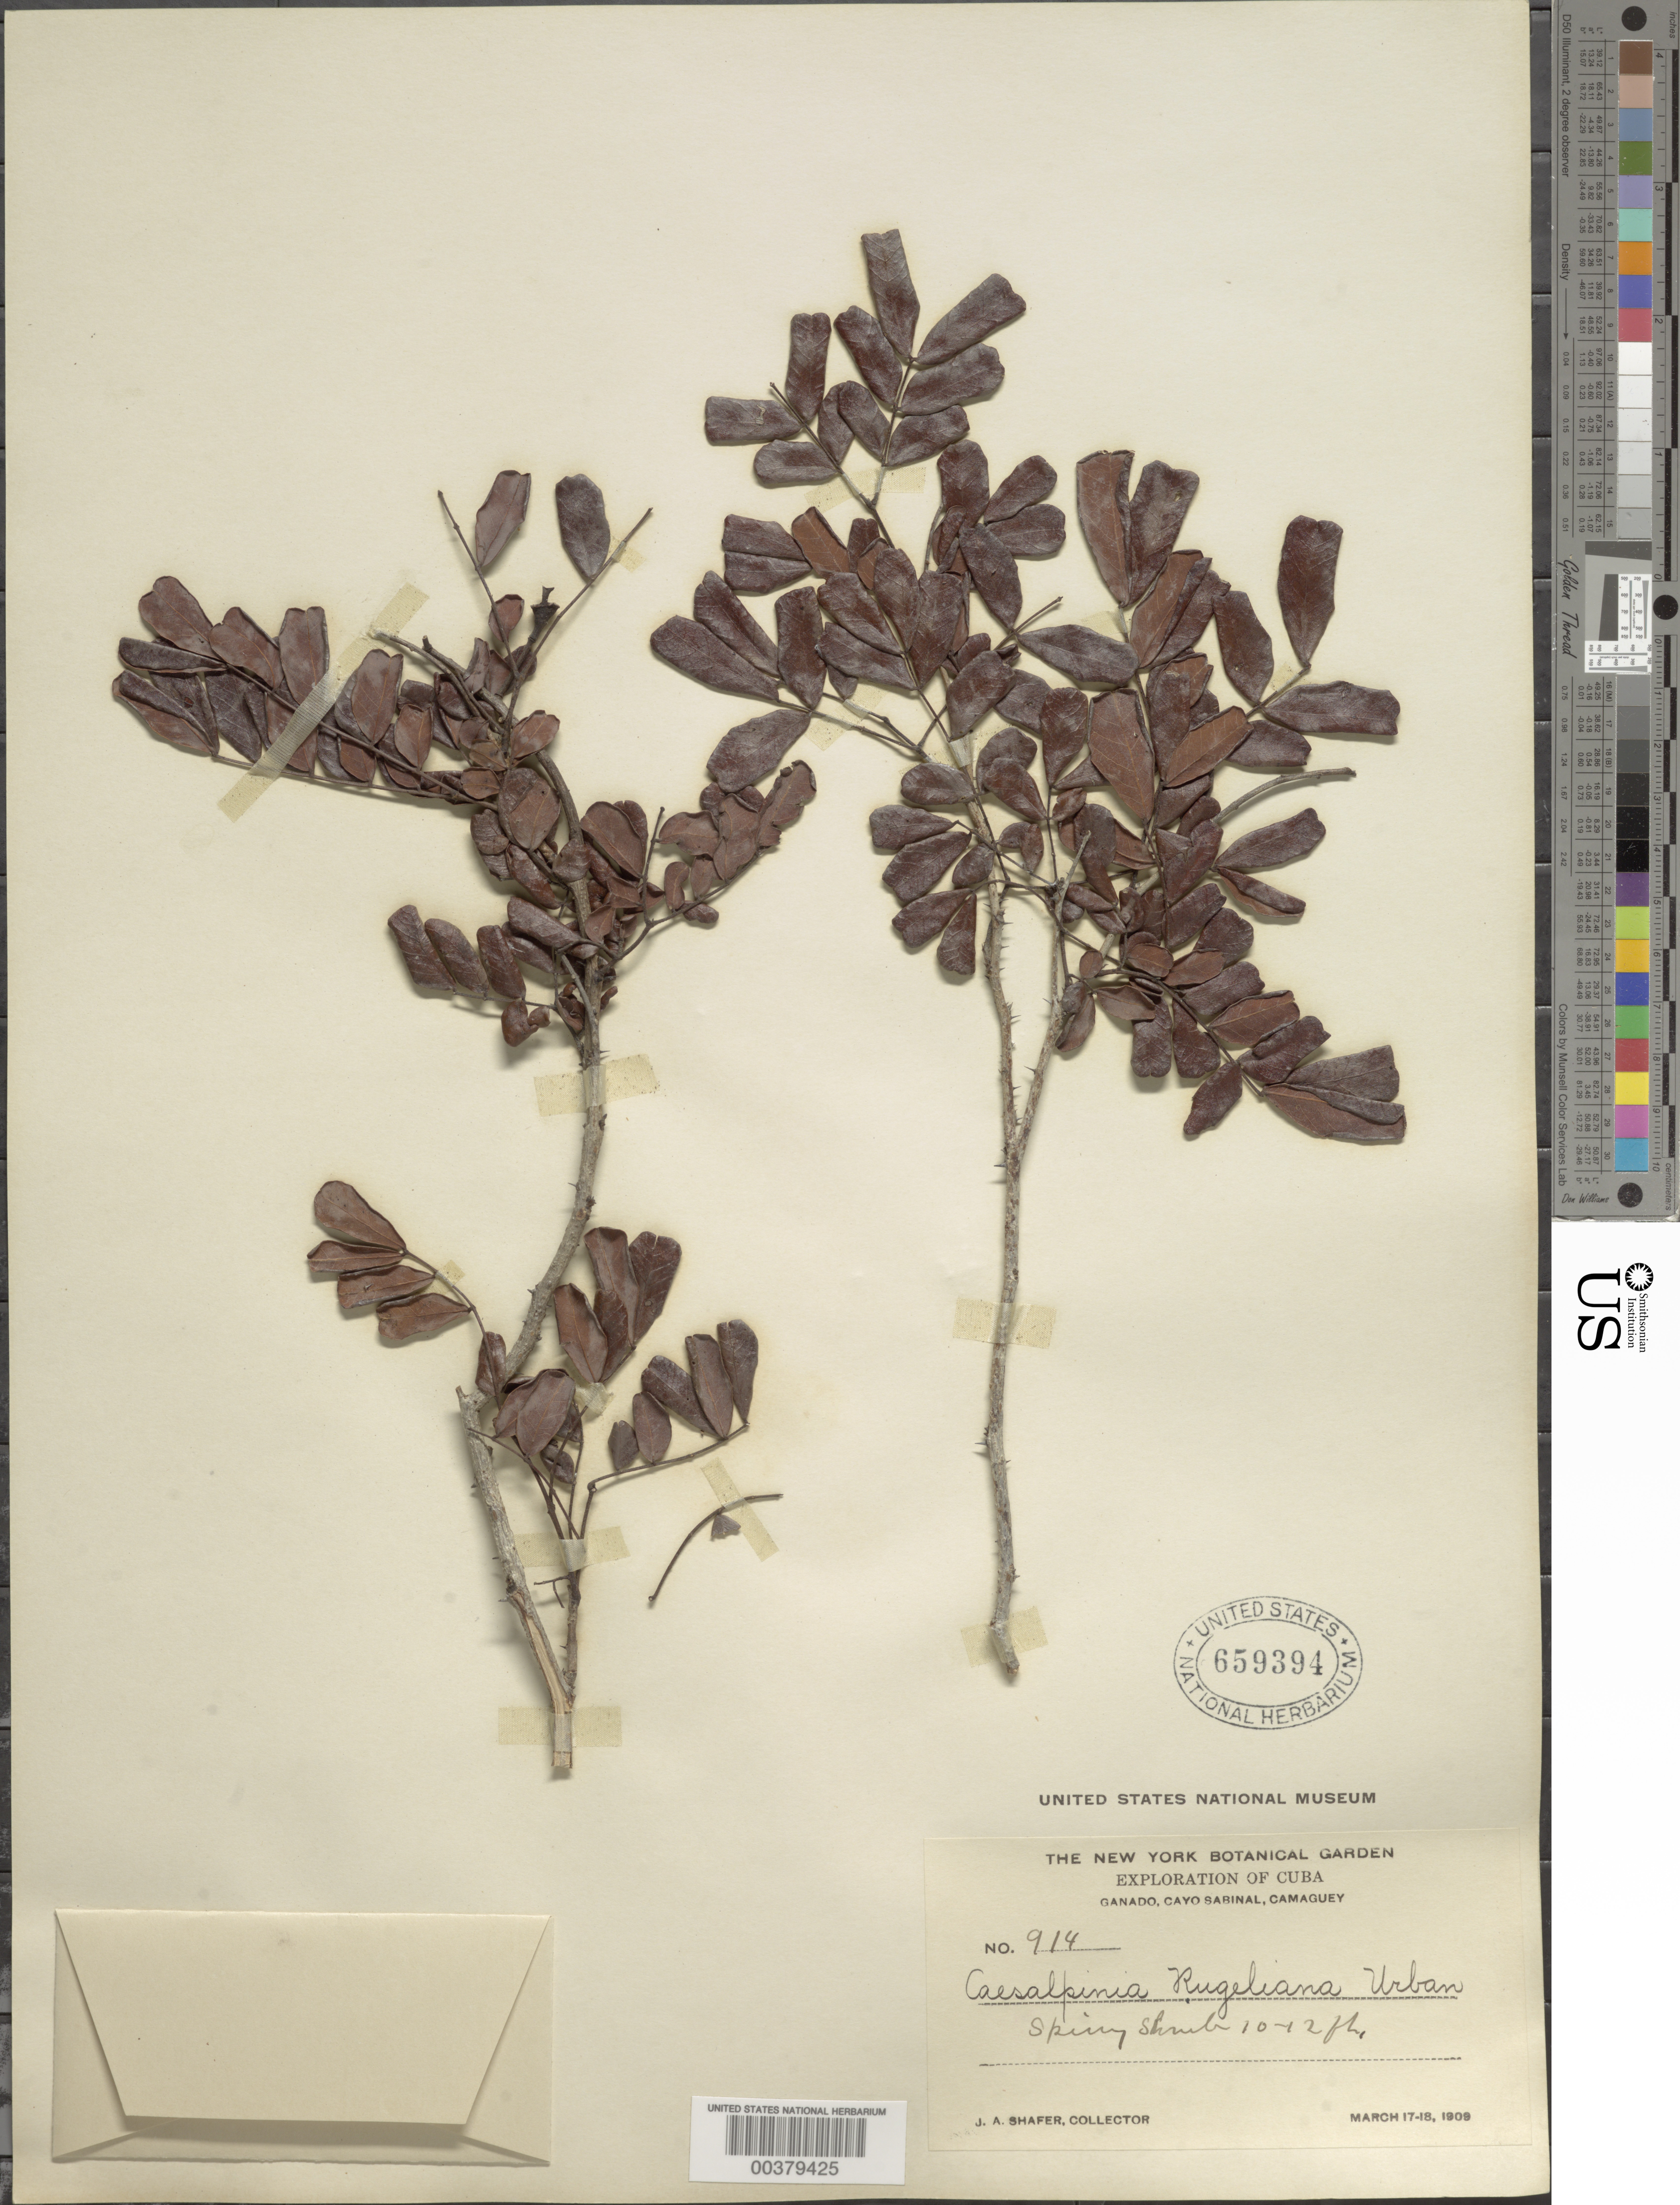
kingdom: Plantae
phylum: Tracheophyta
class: Magnoliopsida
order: Fabales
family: Fabaceae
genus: Caesalpinia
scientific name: Caesalpinia bahamensis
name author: Lam.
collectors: J. A. Shafer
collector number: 914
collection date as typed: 17 Mar 1909 to 18 Mar 1909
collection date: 1909-03-17/1909-03-18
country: Cuba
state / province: Camagüey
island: Greater Antilles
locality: Ganado Cayo Sabinal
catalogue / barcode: US 659394